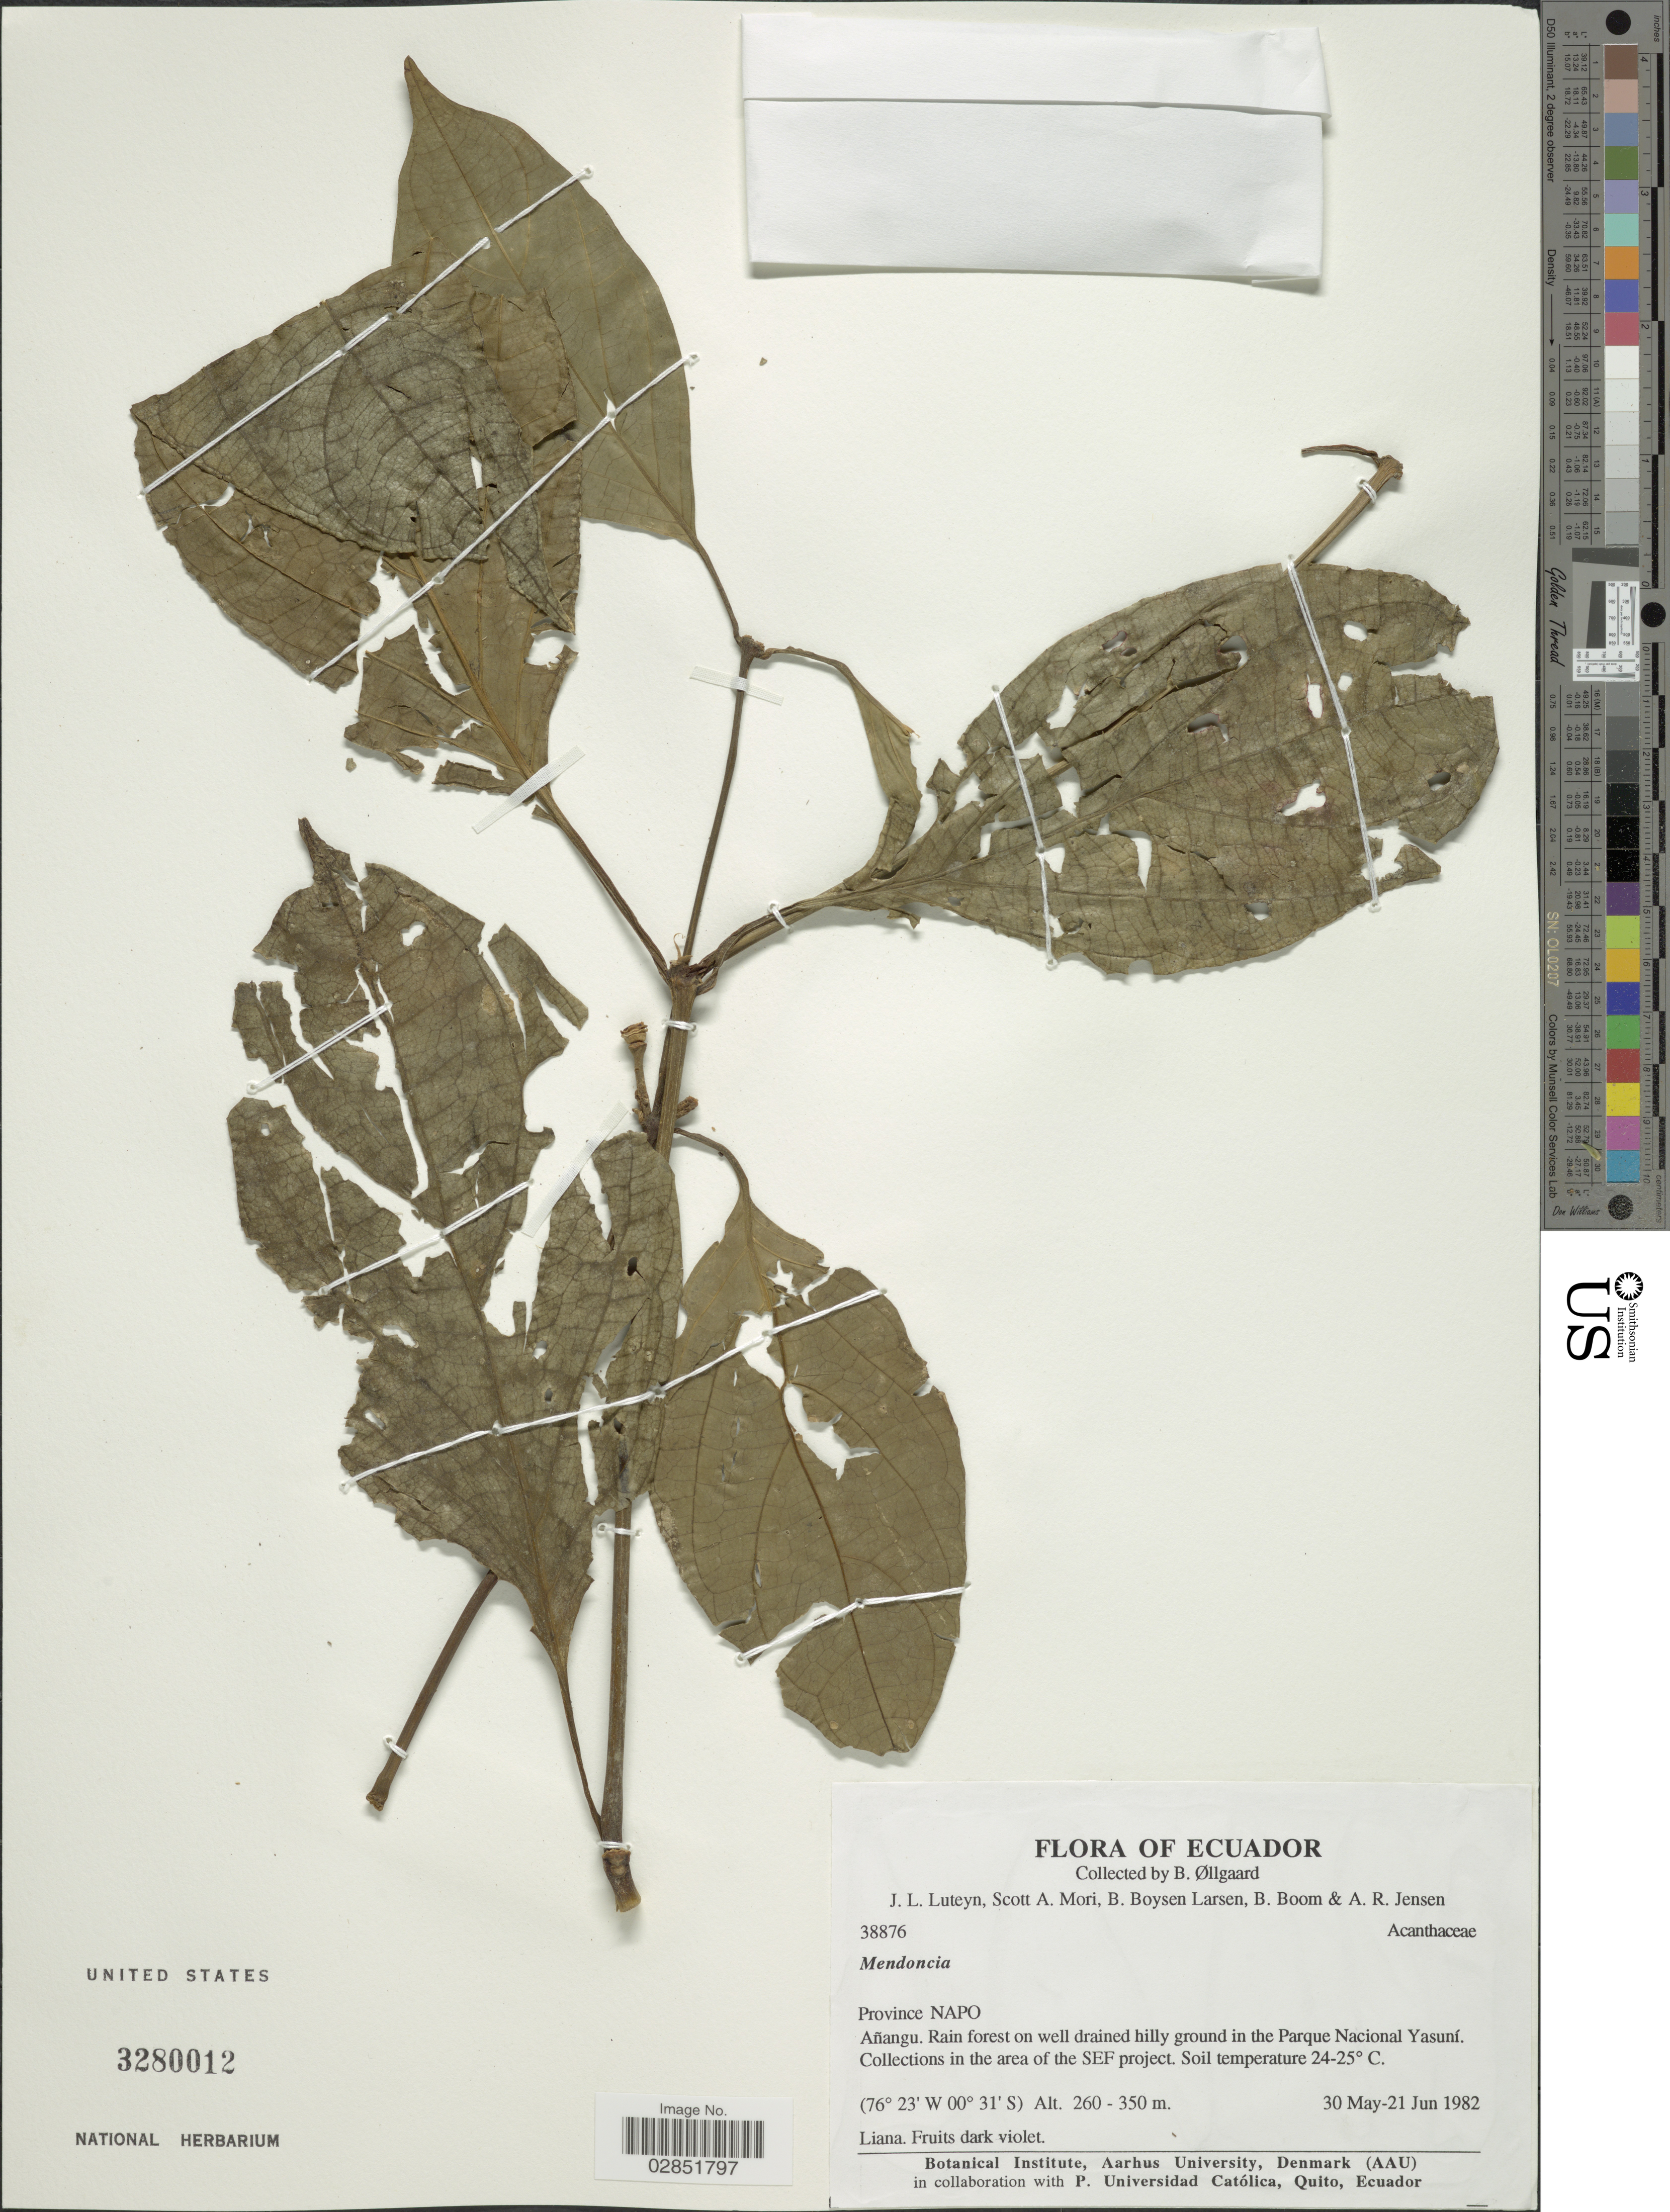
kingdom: Plantae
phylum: Tracheophyta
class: Magnoliopsida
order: Lamiales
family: Acanthaceae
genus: Mendoncia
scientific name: Mendoncia sp.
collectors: B. Øllgaard, J. L. Luteyn, S. Mori, B. Boysen Larsen & et al.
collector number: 38876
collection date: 1982-05-30/1982-06-21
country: Ecuador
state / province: Napo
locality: Province Napo. Añangu. Rain forest on well drained hilly ground in the Parque Nacional Yasuní. Collections in the area of the SEF project.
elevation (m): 260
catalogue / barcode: US 3280012